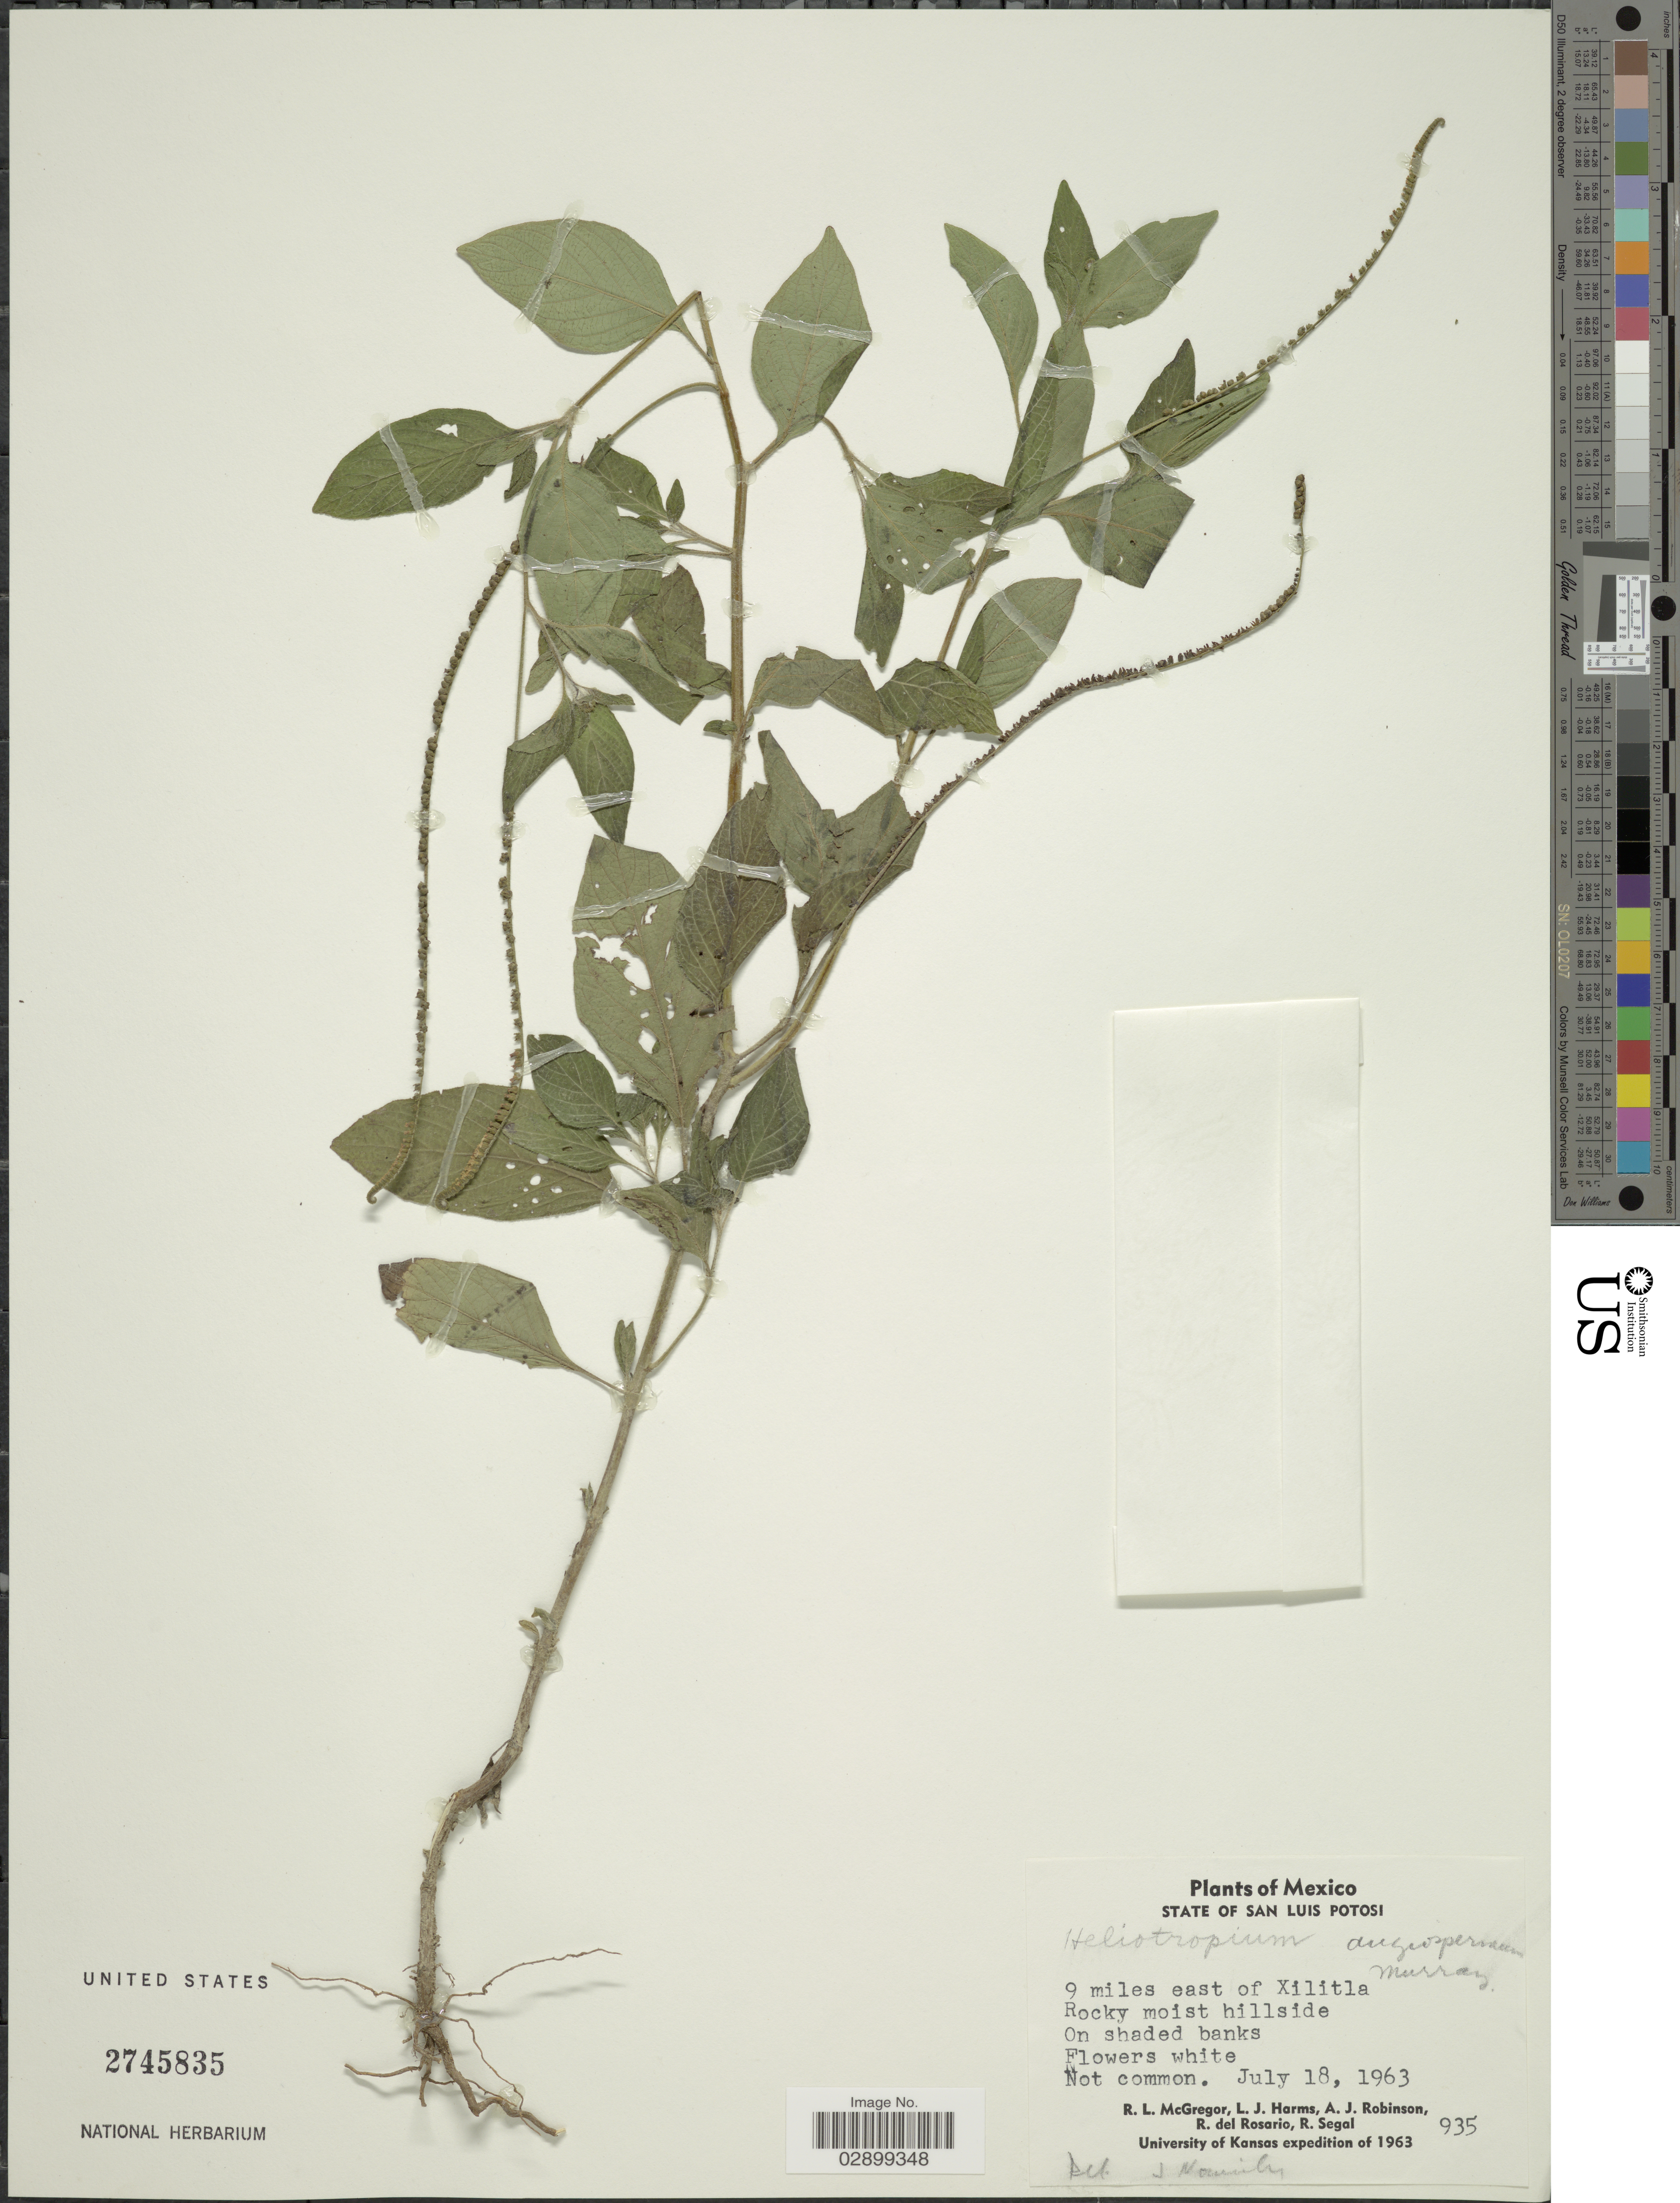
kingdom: Plantae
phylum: Tracheophyta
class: Magnoliopsida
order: Boraginales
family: Heliotropiaceae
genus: Heliotropium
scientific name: Heliotropium angiospermum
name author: Murray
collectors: R. McGregor, L. Harms, A. J. Robinson, R. del Rosario & R. Segal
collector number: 935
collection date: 1963-07-18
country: Mexico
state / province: San Luis Potosí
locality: State of San Luis Potosi. 9 miles east of Xilitla.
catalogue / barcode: US 2745835